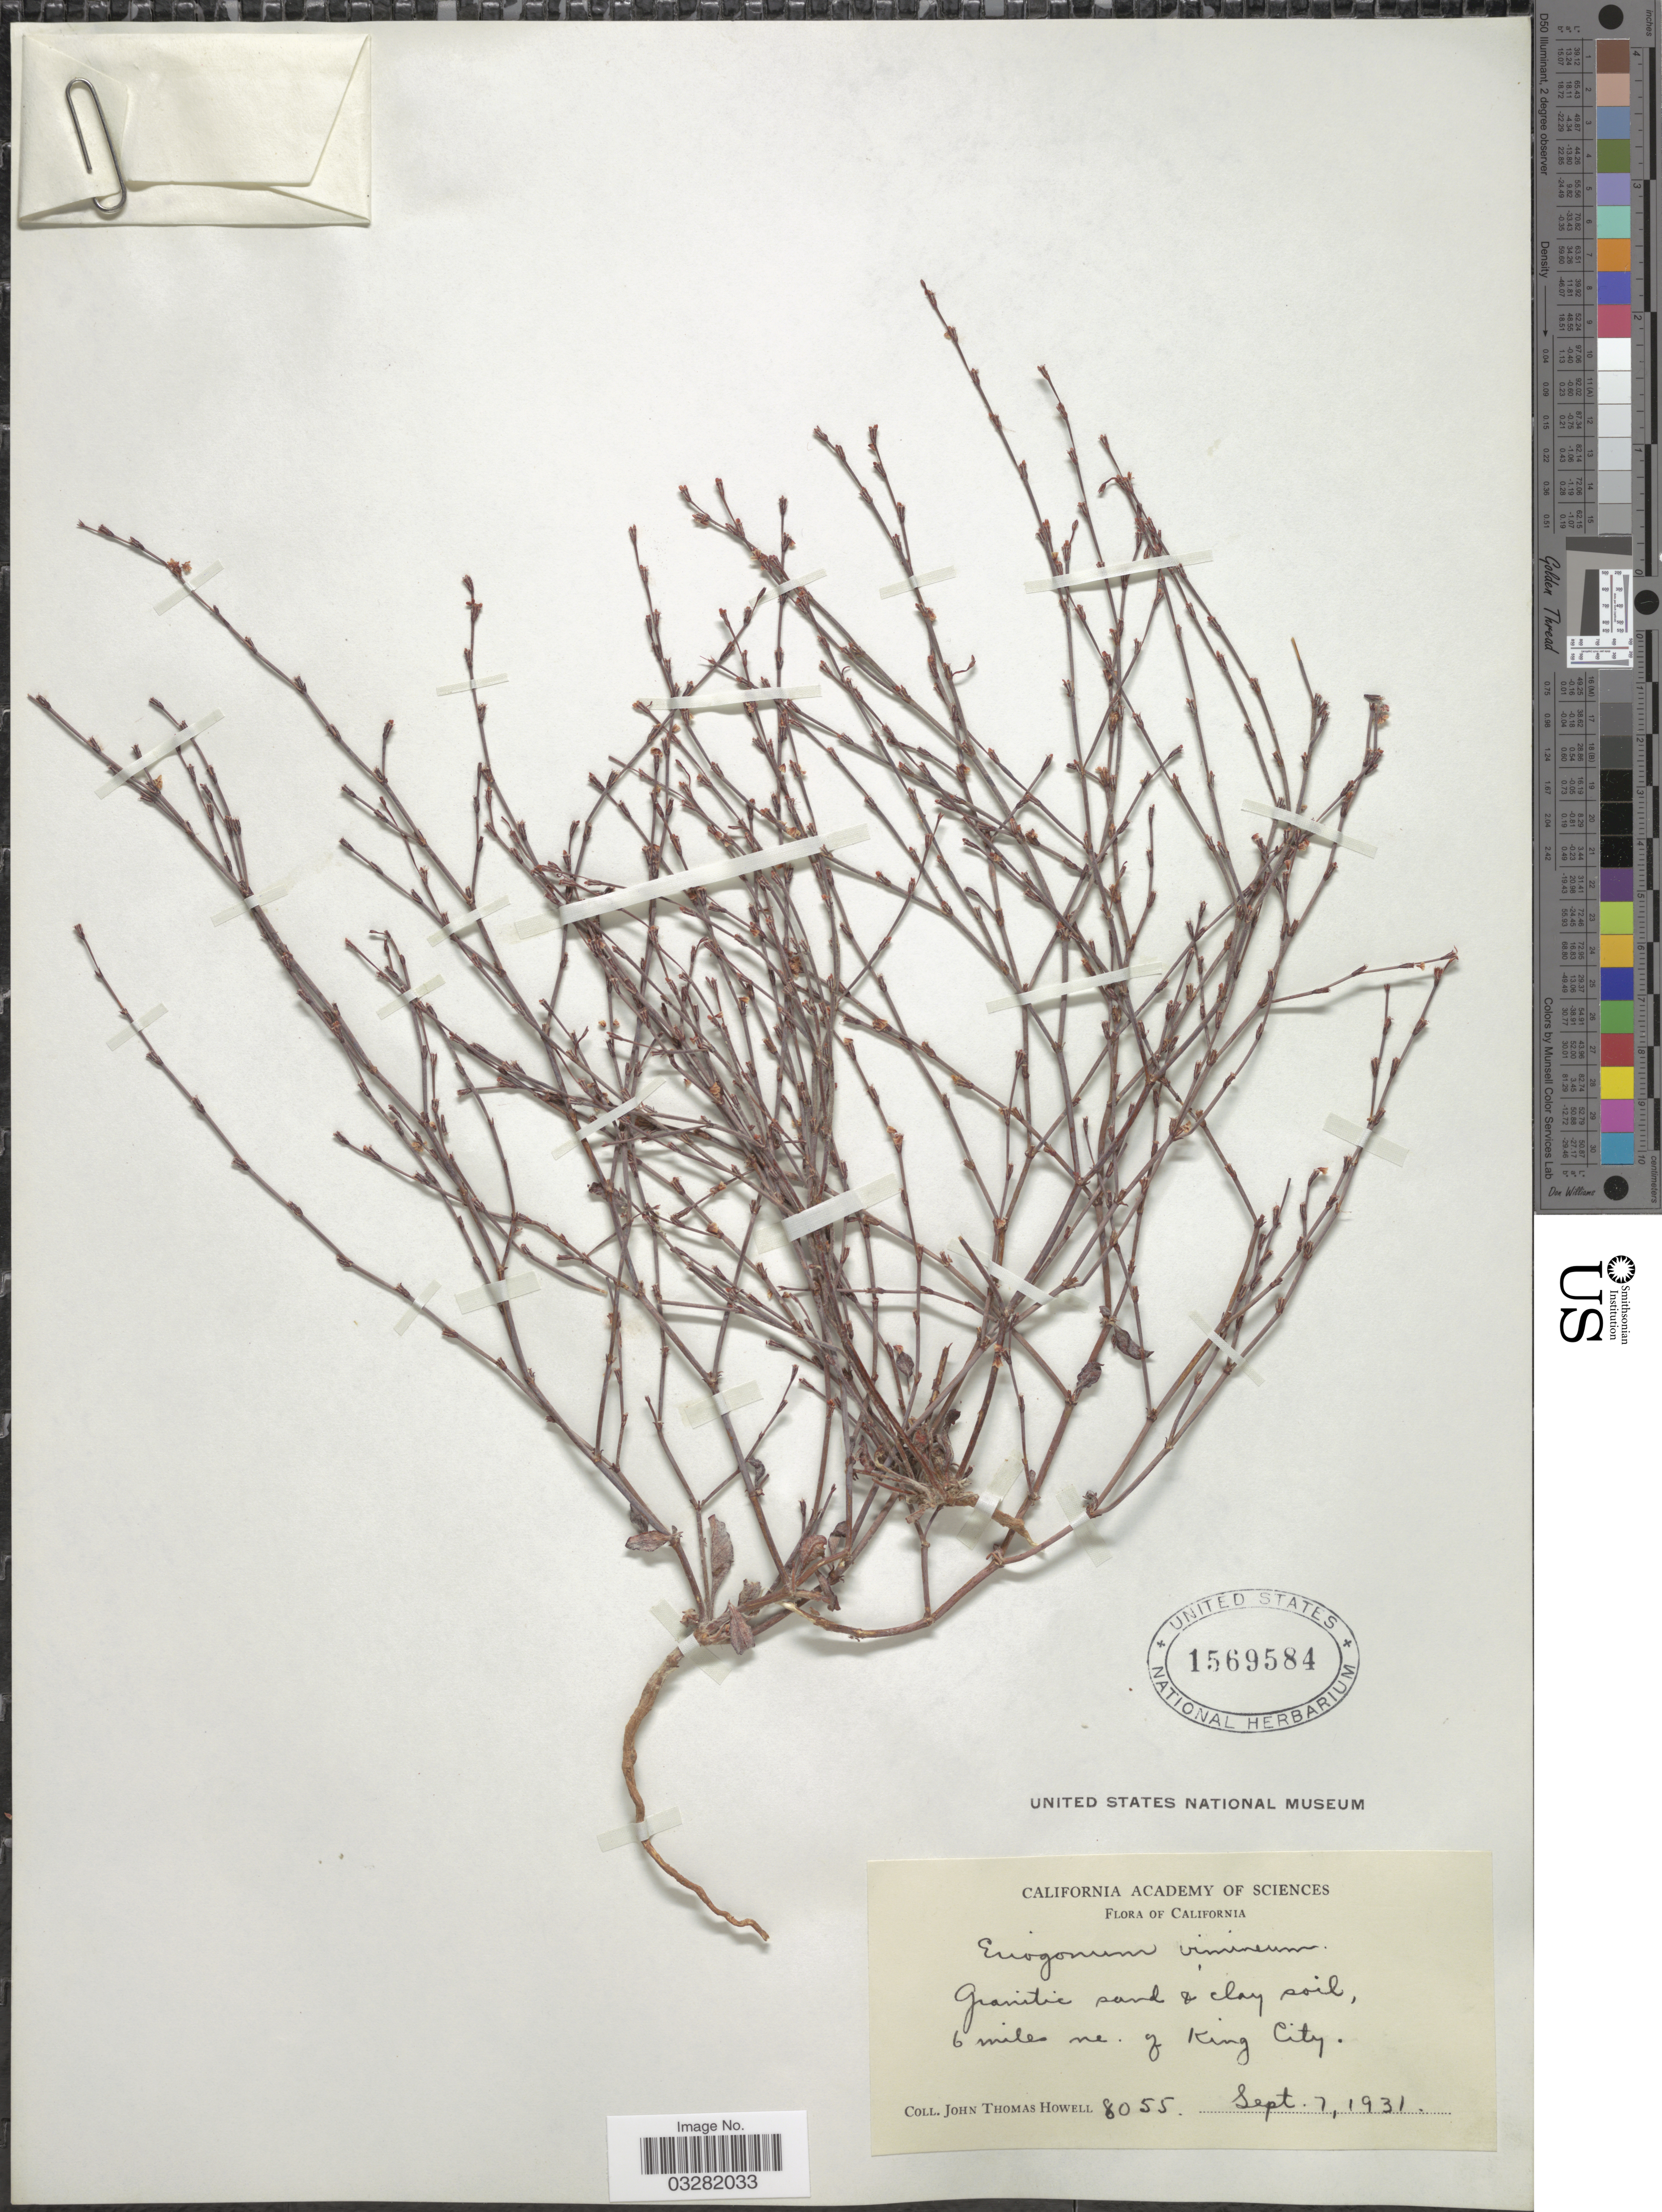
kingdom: Plantae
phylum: Tracheophyta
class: Magnoliopsida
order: Caryophyllales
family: Polygonaceae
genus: Eriogonum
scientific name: Eriogonum vimineum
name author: Douglas ex Benth.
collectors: J. T. Howell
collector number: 8055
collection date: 1931-09-07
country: United States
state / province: California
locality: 6 miles ne. of King City.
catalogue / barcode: US 1569584